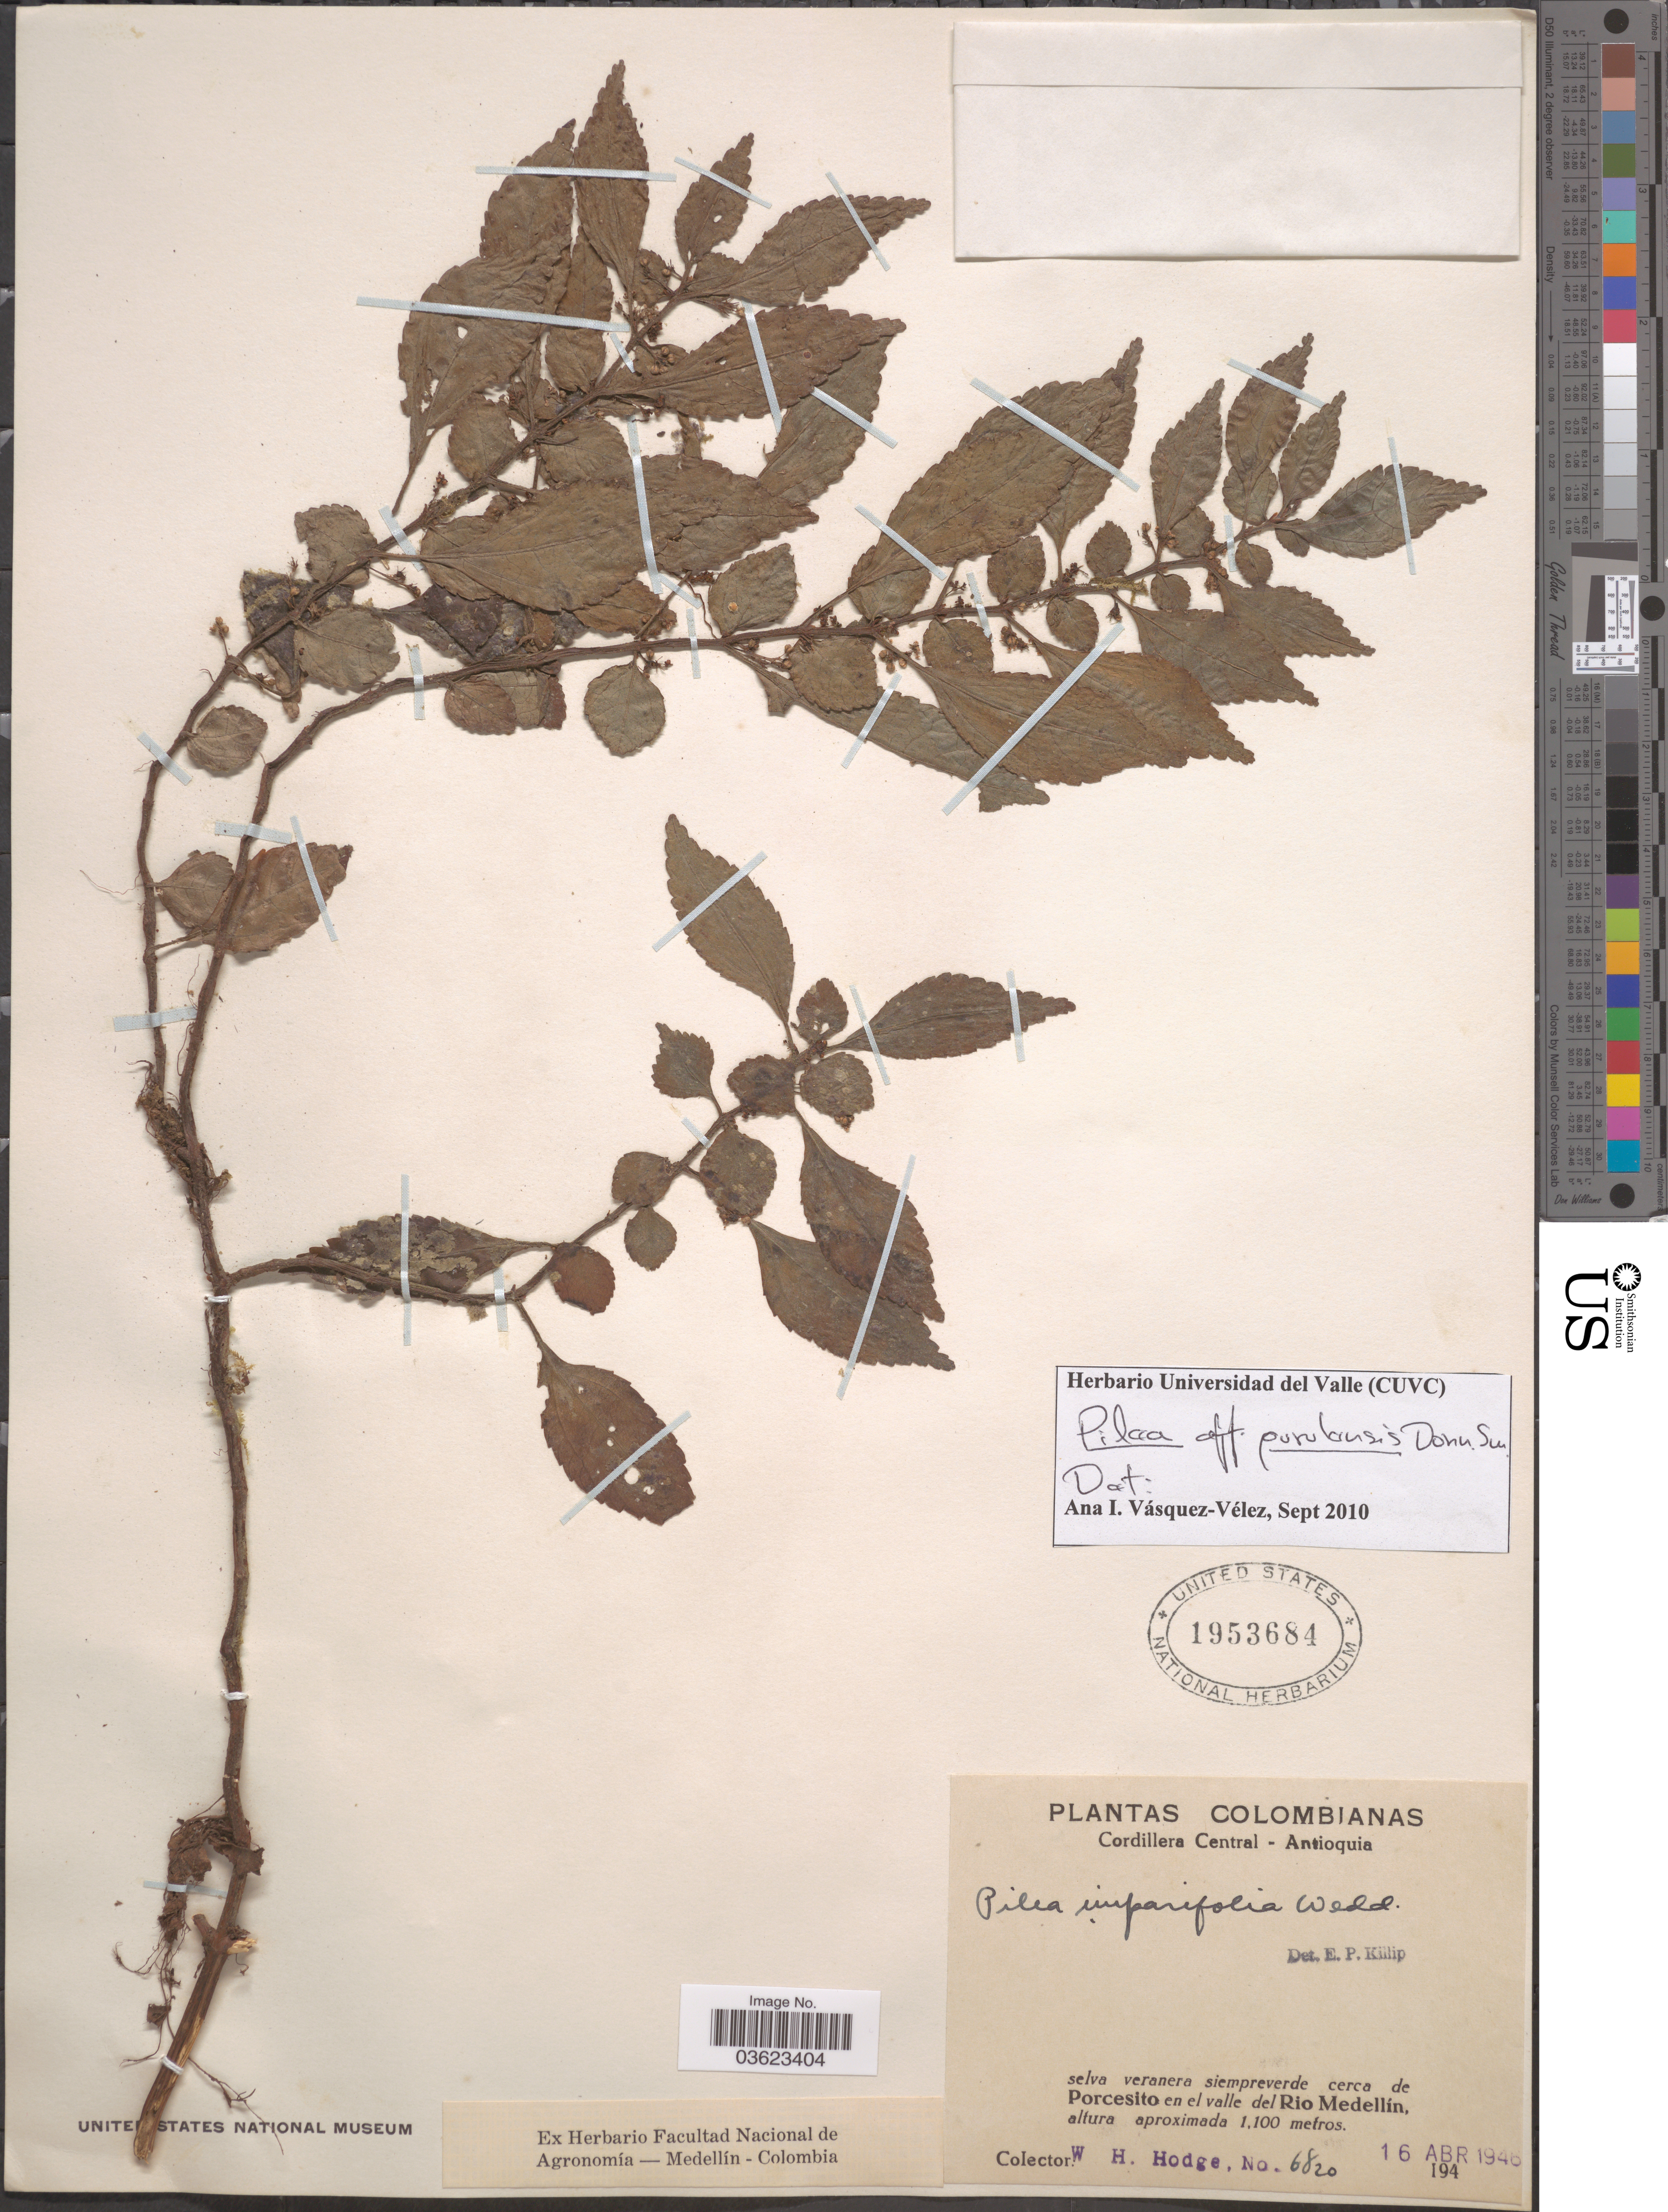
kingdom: Plantae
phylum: Tracheophyta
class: Magnoliopsida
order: Rosales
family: Urticaceae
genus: Pilea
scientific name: Pilea purulensis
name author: Donn. Sm.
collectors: W. Hodge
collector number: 6820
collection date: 1946-04-16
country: Colombia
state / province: Antioquia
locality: Cordillera Central. Selva veranera siempreverde cerca de Porcesito en el valle del Rio Medellín.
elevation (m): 1100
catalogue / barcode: US 1953684